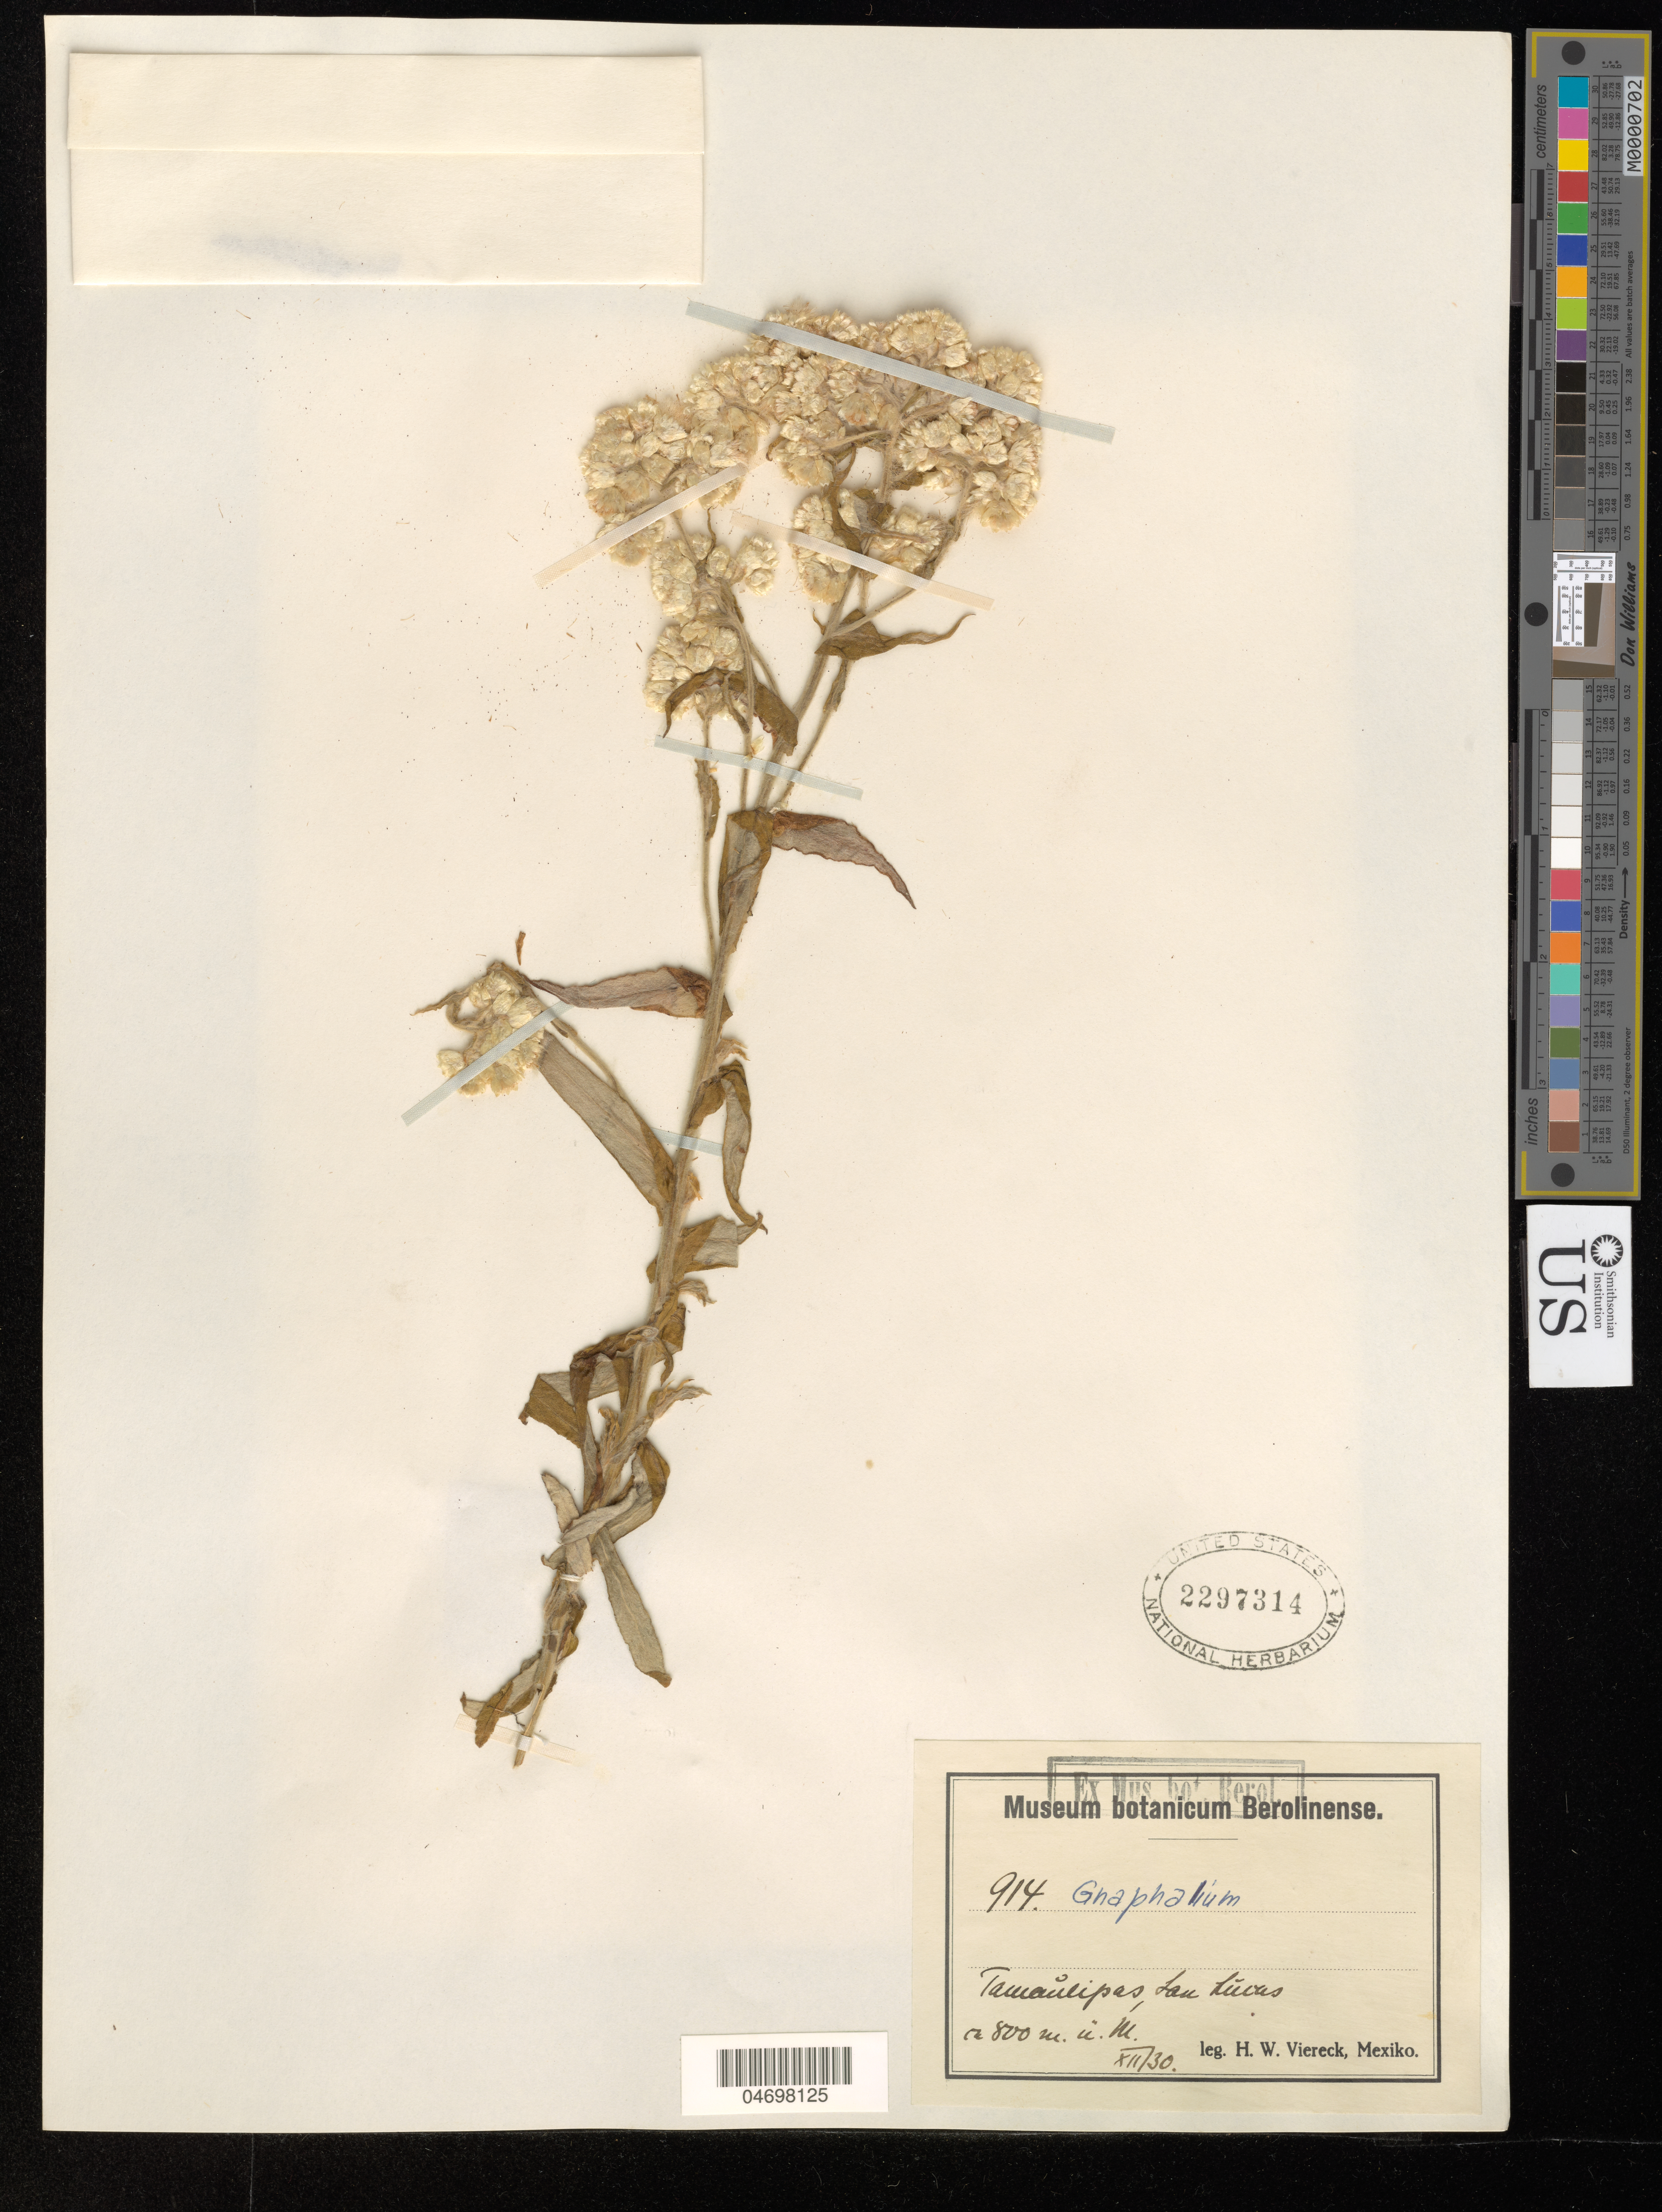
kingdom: Plantae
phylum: Tracheophyta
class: Magnoliopsida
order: Asterales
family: Asteraceae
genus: Gnaphalium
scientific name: Gnaphalium sp.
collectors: H. W. Viereck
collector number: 914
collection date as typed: Dec 1930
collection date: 1930-12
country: Mexico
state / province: Tamaulipas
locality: San Lucas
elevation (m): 800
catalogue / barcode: US 2297314